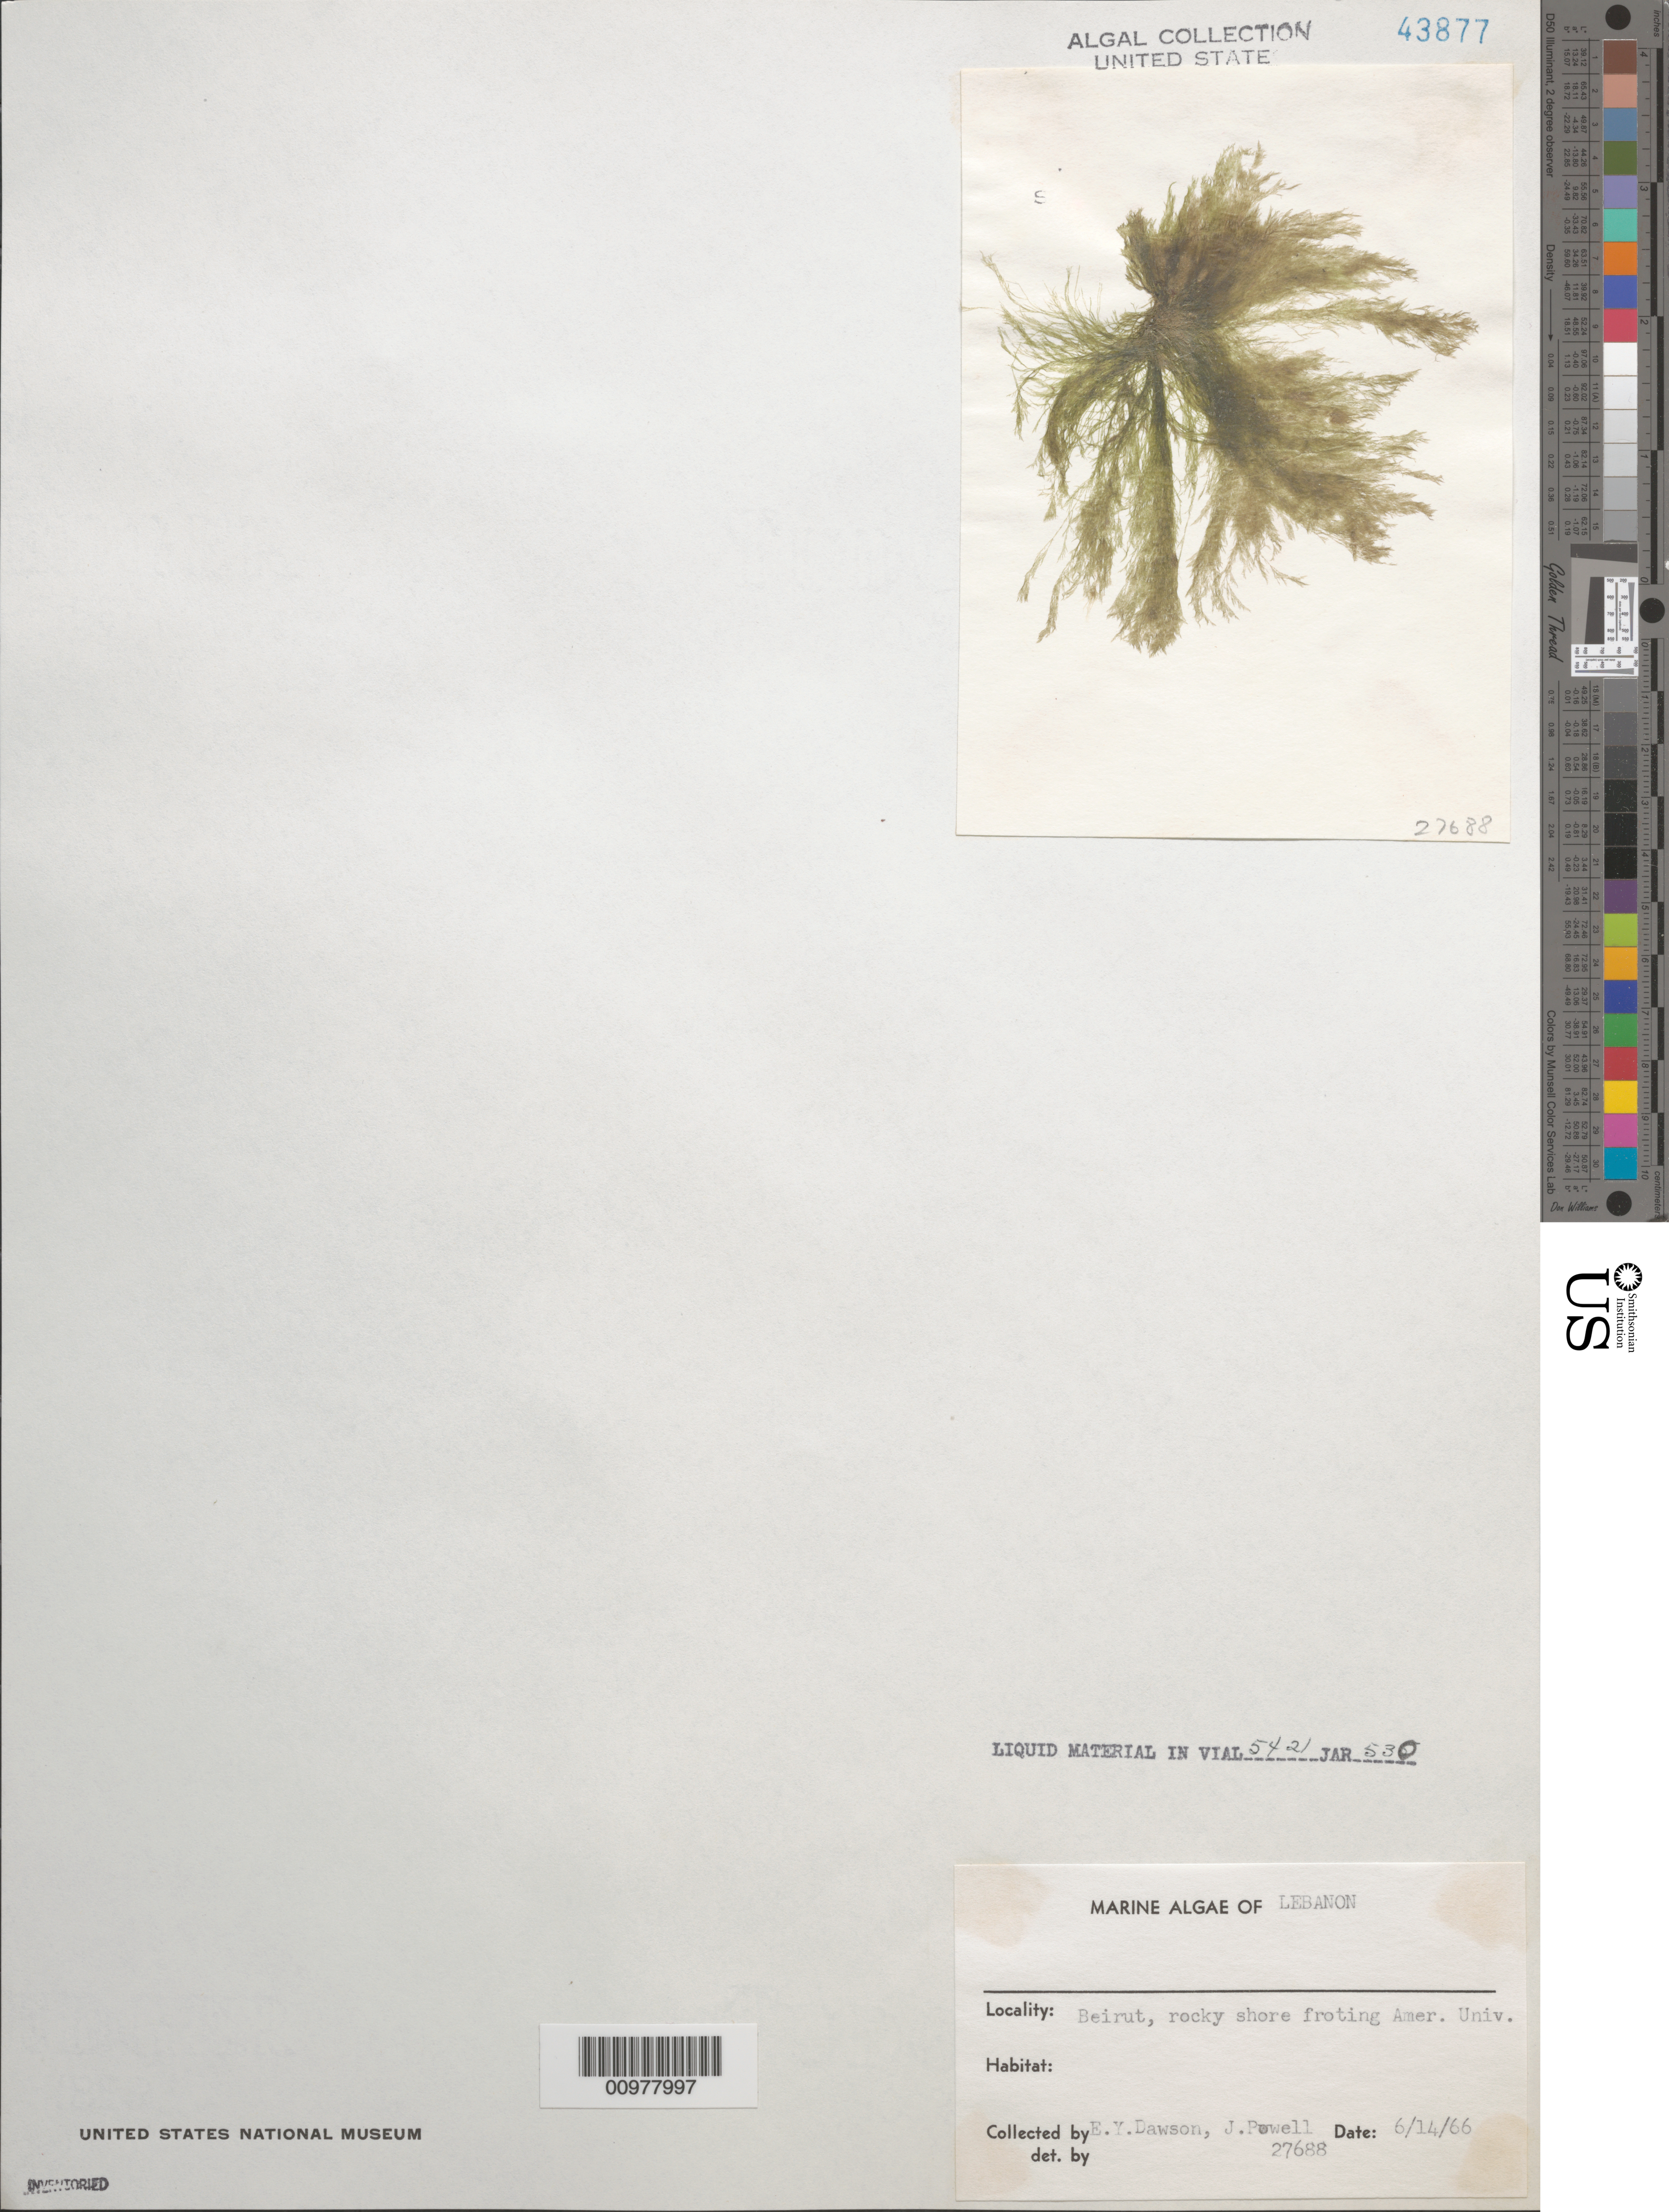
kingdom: Plantae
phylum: Chlorophyta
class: Ulvophyceae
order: Cladophorales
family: Cladophoraceae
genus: Cladophora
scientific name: Cladophora sp.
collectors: E. Y. Dawson & J. Powell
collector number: EYD 27688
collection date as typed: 14 Jun 1966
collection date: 1966-06-14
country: Lebanon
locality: Beirut, American University shore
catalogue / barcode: US 43877